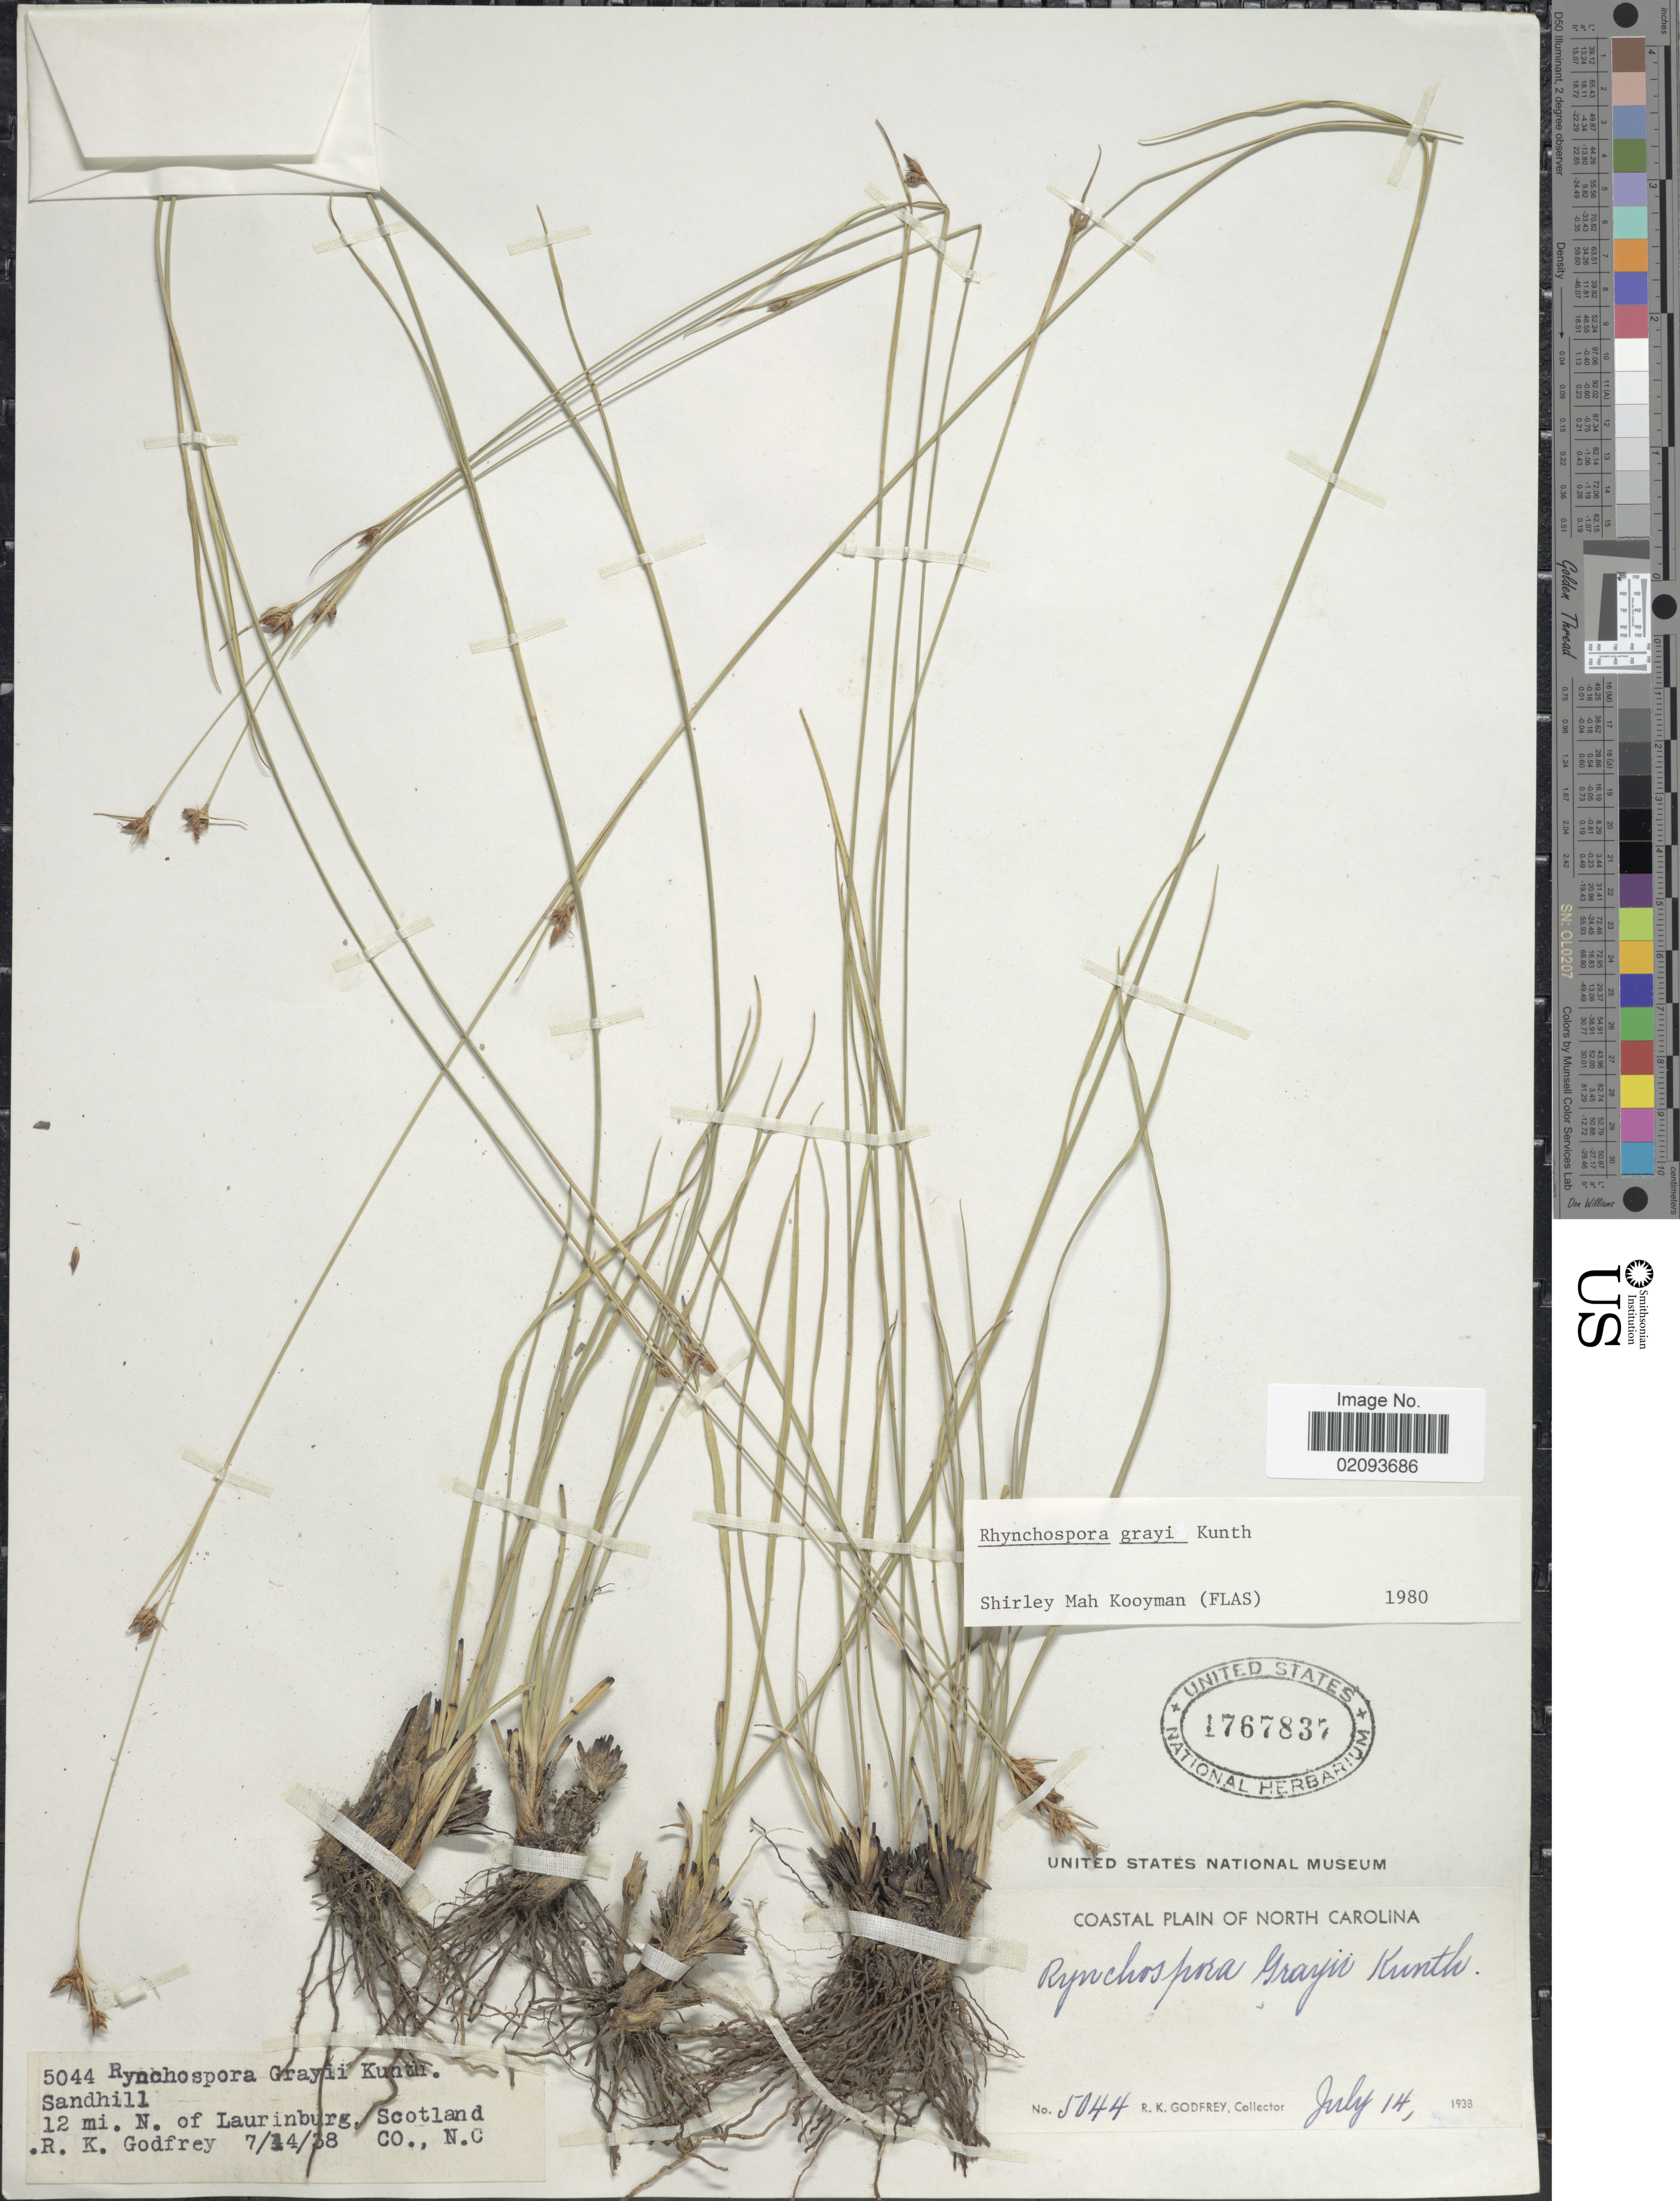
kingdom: Plantae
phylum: Tracheophyta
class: Liliopsida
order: Poales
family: Cyperaceae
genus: Rhynchospora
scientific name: Rhynchospora grayi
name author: Kunth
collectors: R. K. Godfrey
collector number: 5044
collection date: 1938-07-14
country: United States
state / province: North Carolina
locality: Coastal Plain of North Carolina. 12 mi. N. of Laurinburg, Scotland Co.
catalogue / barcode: US 1767837